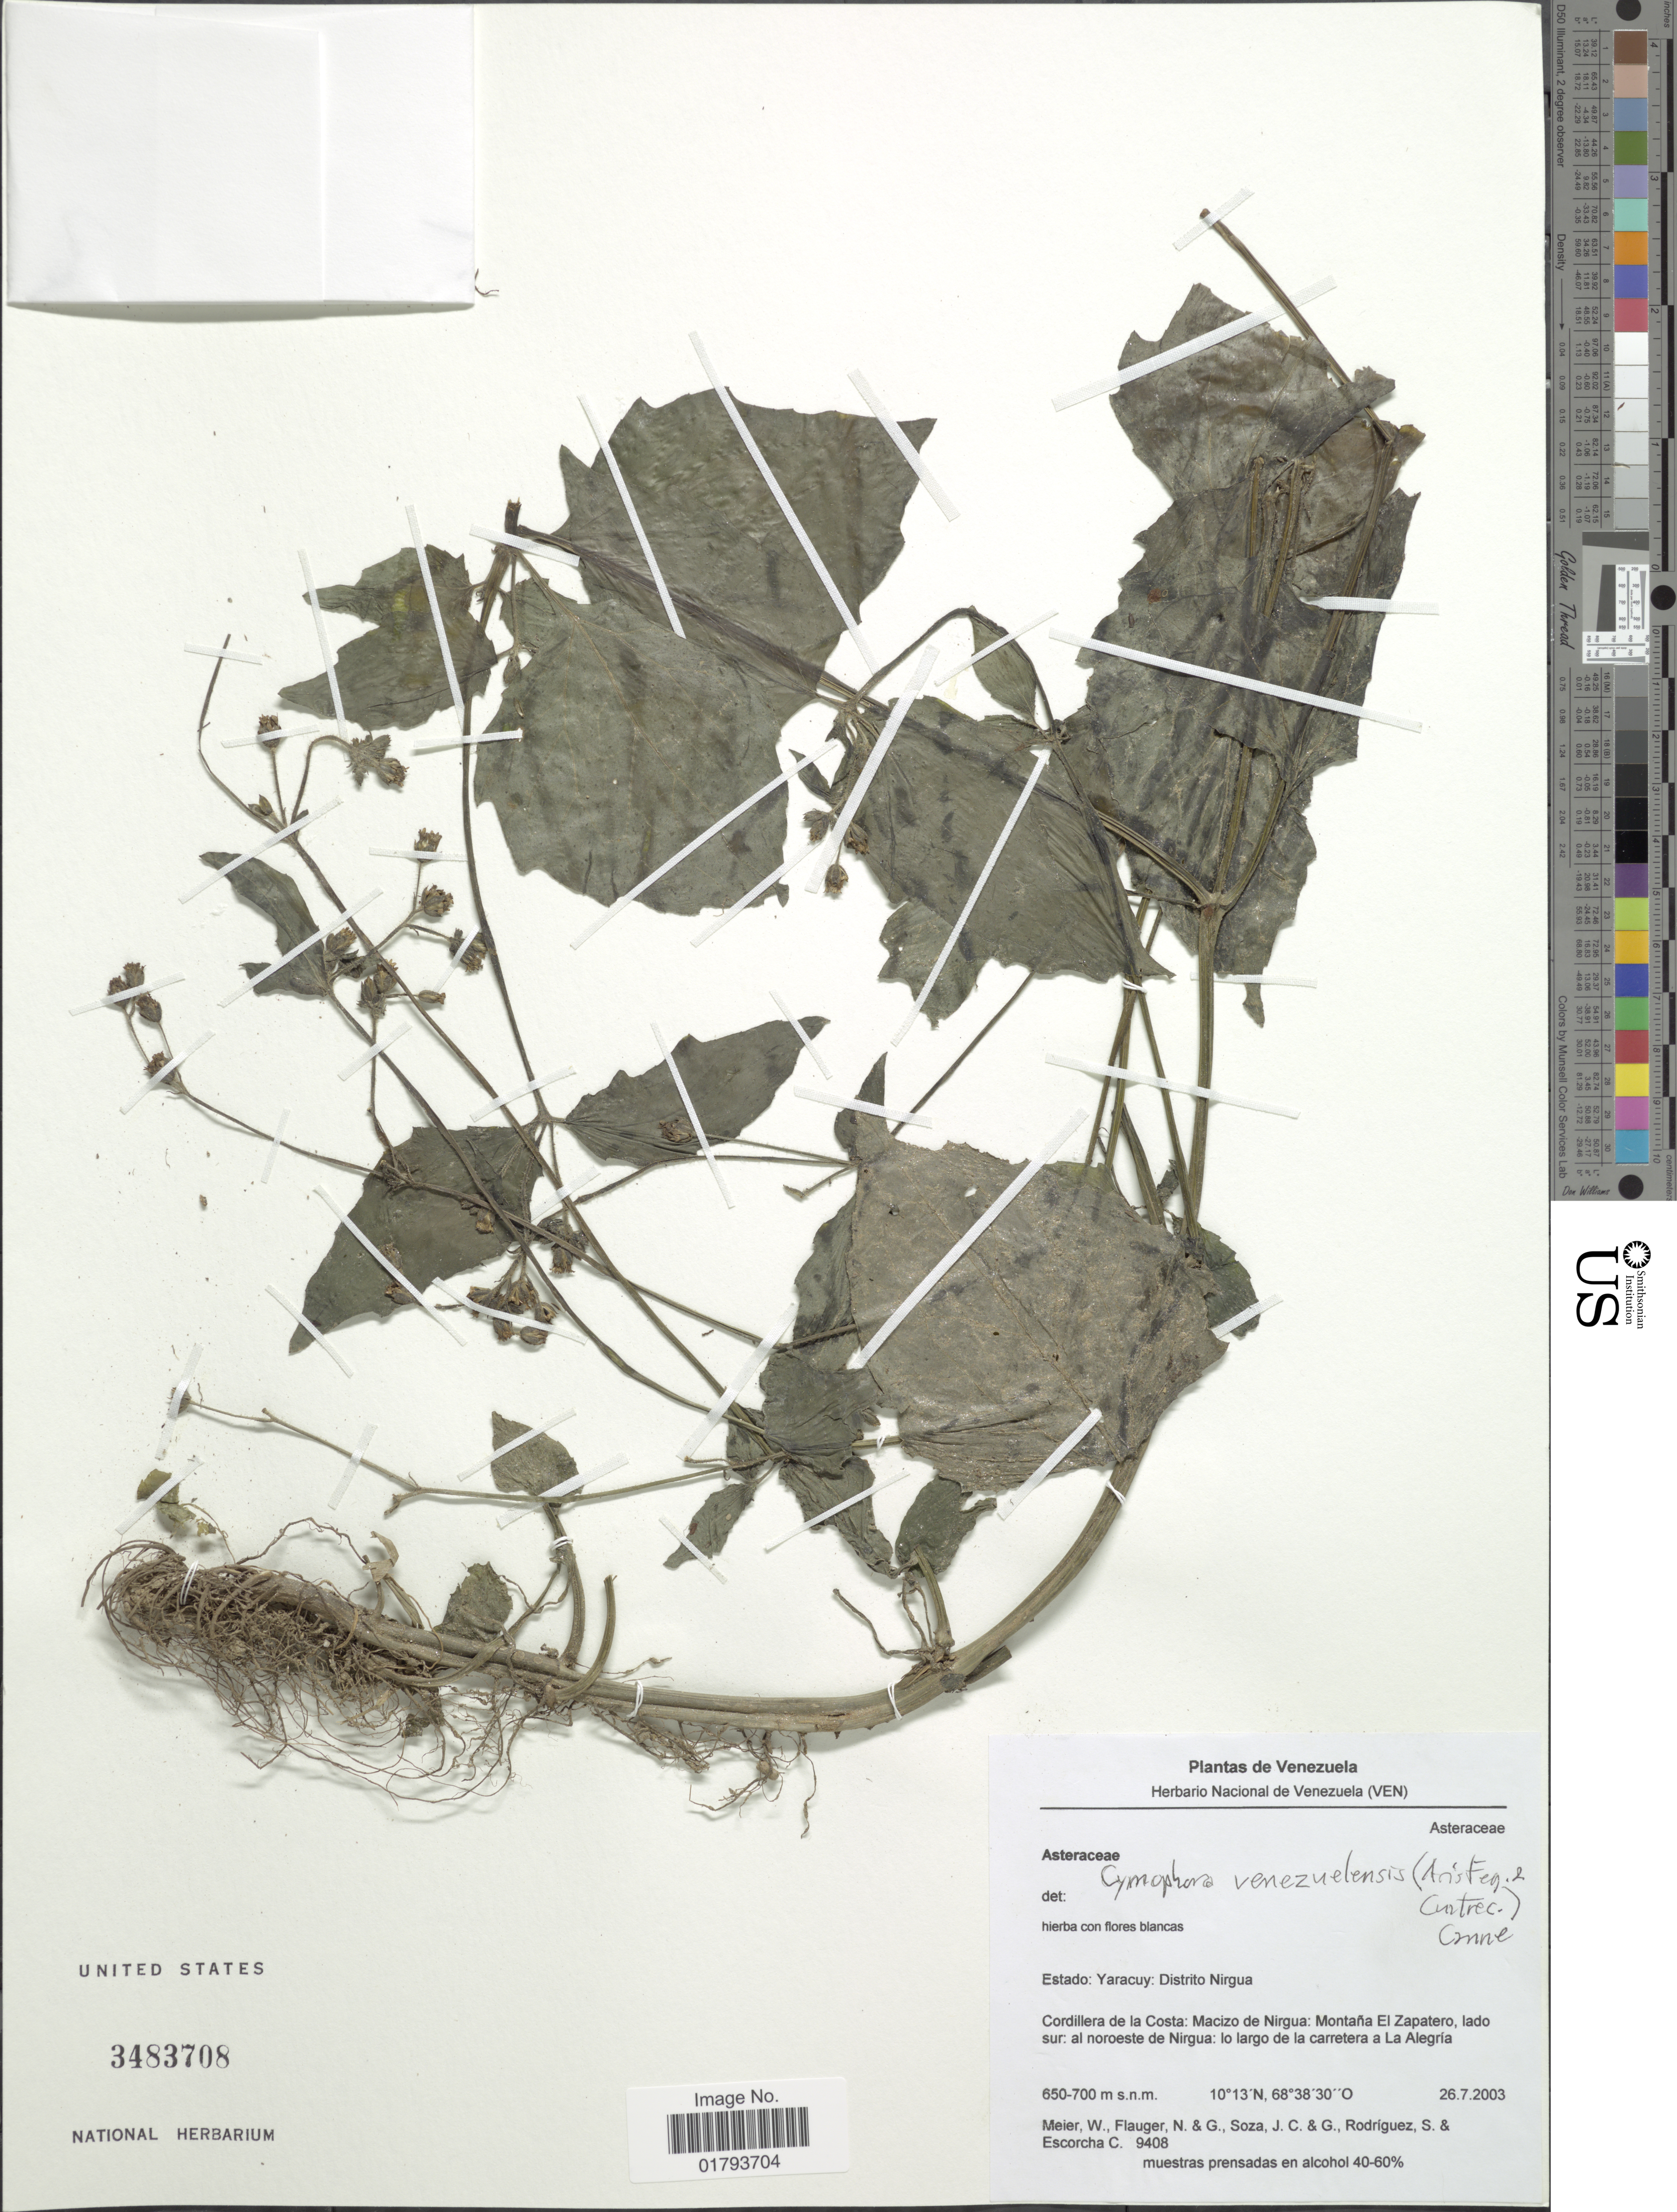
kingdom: Plantae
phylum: Tracheophyta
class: Magnoliopsida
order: Asterales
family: Asteraceae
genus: Tridax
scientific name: Tridax venezuelensis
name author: Aristeg. & Cuatrec.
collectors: W. Meier, N. Flauger, G. Soza & J. Rodriguez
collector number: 9408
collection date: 2003-07-26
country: Venezuela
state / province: Yaracuy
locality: Distrito Nirgua, Cordillera de la Costa: Macizo de Nirgua: Montaña El Zapatero, lado sur: al noroeste de Nirgua: lo largo de la carretera a La Alegría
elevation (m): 650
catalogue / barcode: US 3483708